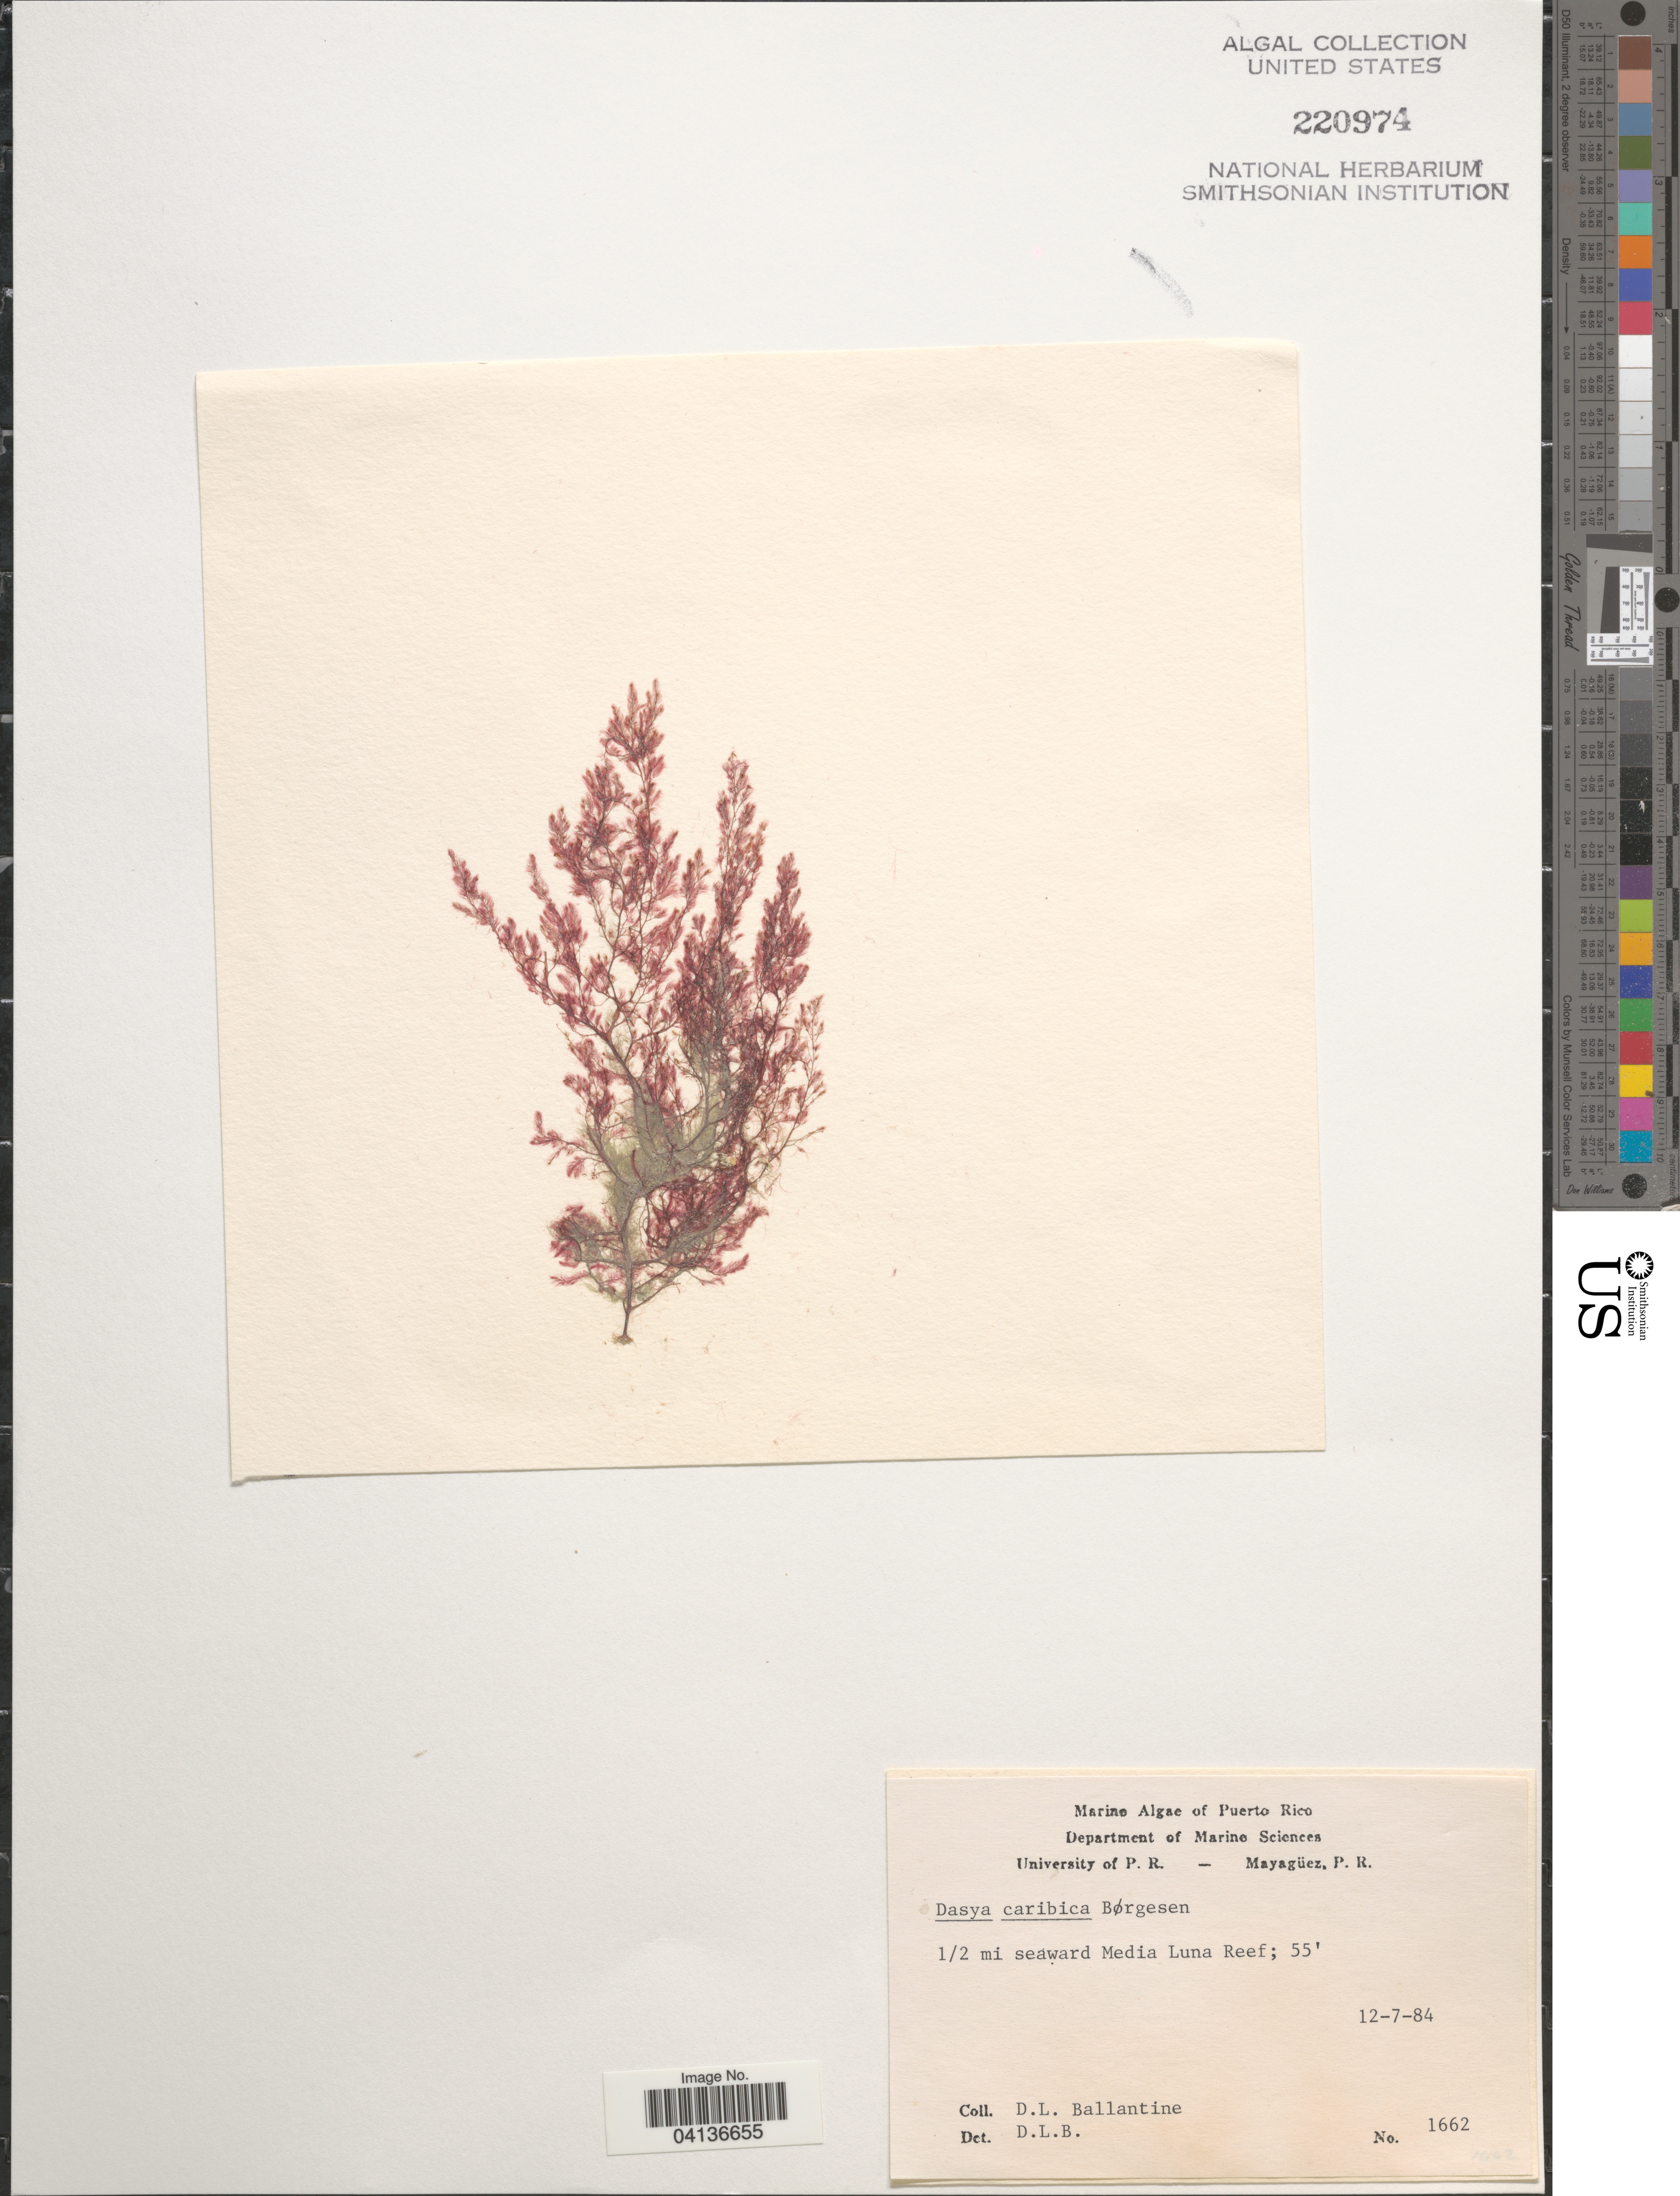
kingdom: Plantae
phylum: Rhodophyta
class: Florideophyceae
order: Ceramiales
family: Dasyaceae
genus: Dasya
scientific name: Dasya caraibica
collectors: D.L. Ballantine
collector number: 1662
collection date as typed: Transcribed d/m/y: 12/7/84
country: Puerto Rico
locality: ½ mi seaward Media Luna Reef.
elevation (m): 17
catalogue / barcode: US 220974